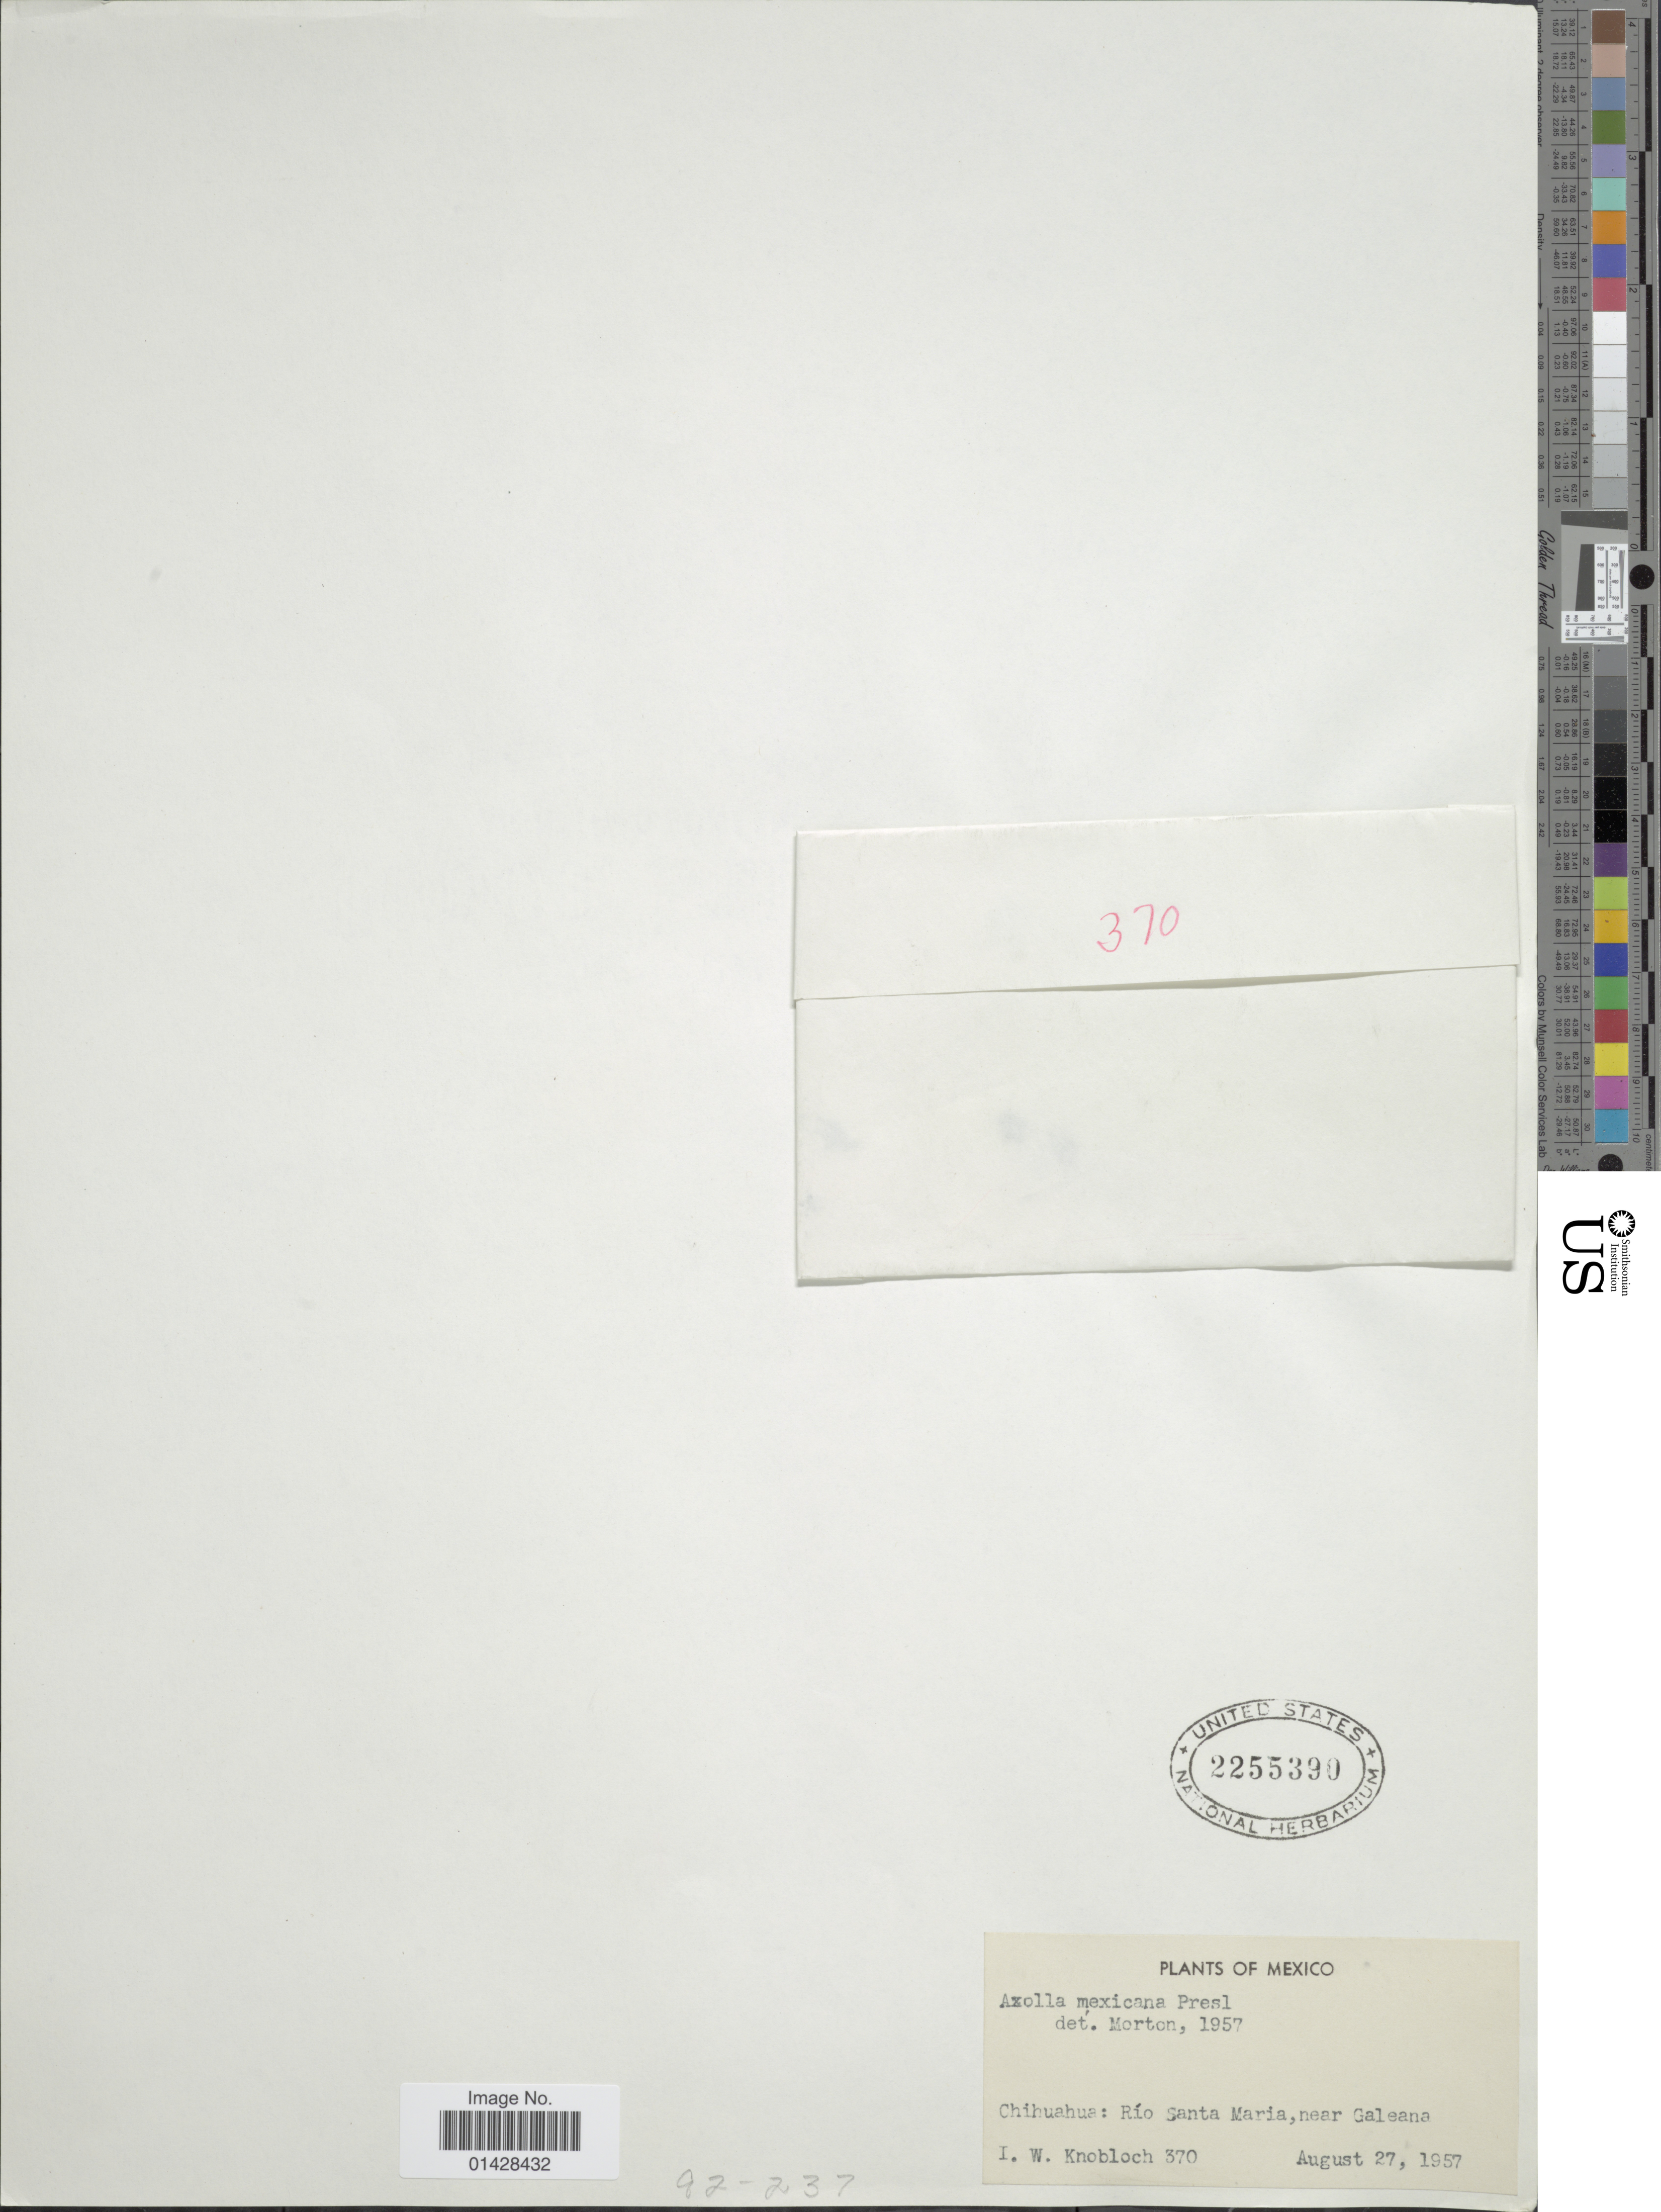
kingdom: Plantae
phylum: Tracheophyta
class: Polypodiopsida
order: Salviniales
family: Salviniaceae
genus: Azolla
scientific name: Azolla mexicana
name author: C. Presl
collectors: I. W. Knobloch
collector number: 370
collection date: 1957-08-27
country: Mexico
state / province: Chihuahua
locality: Río Santa Maria, near Galeana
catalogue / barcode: US 2255390